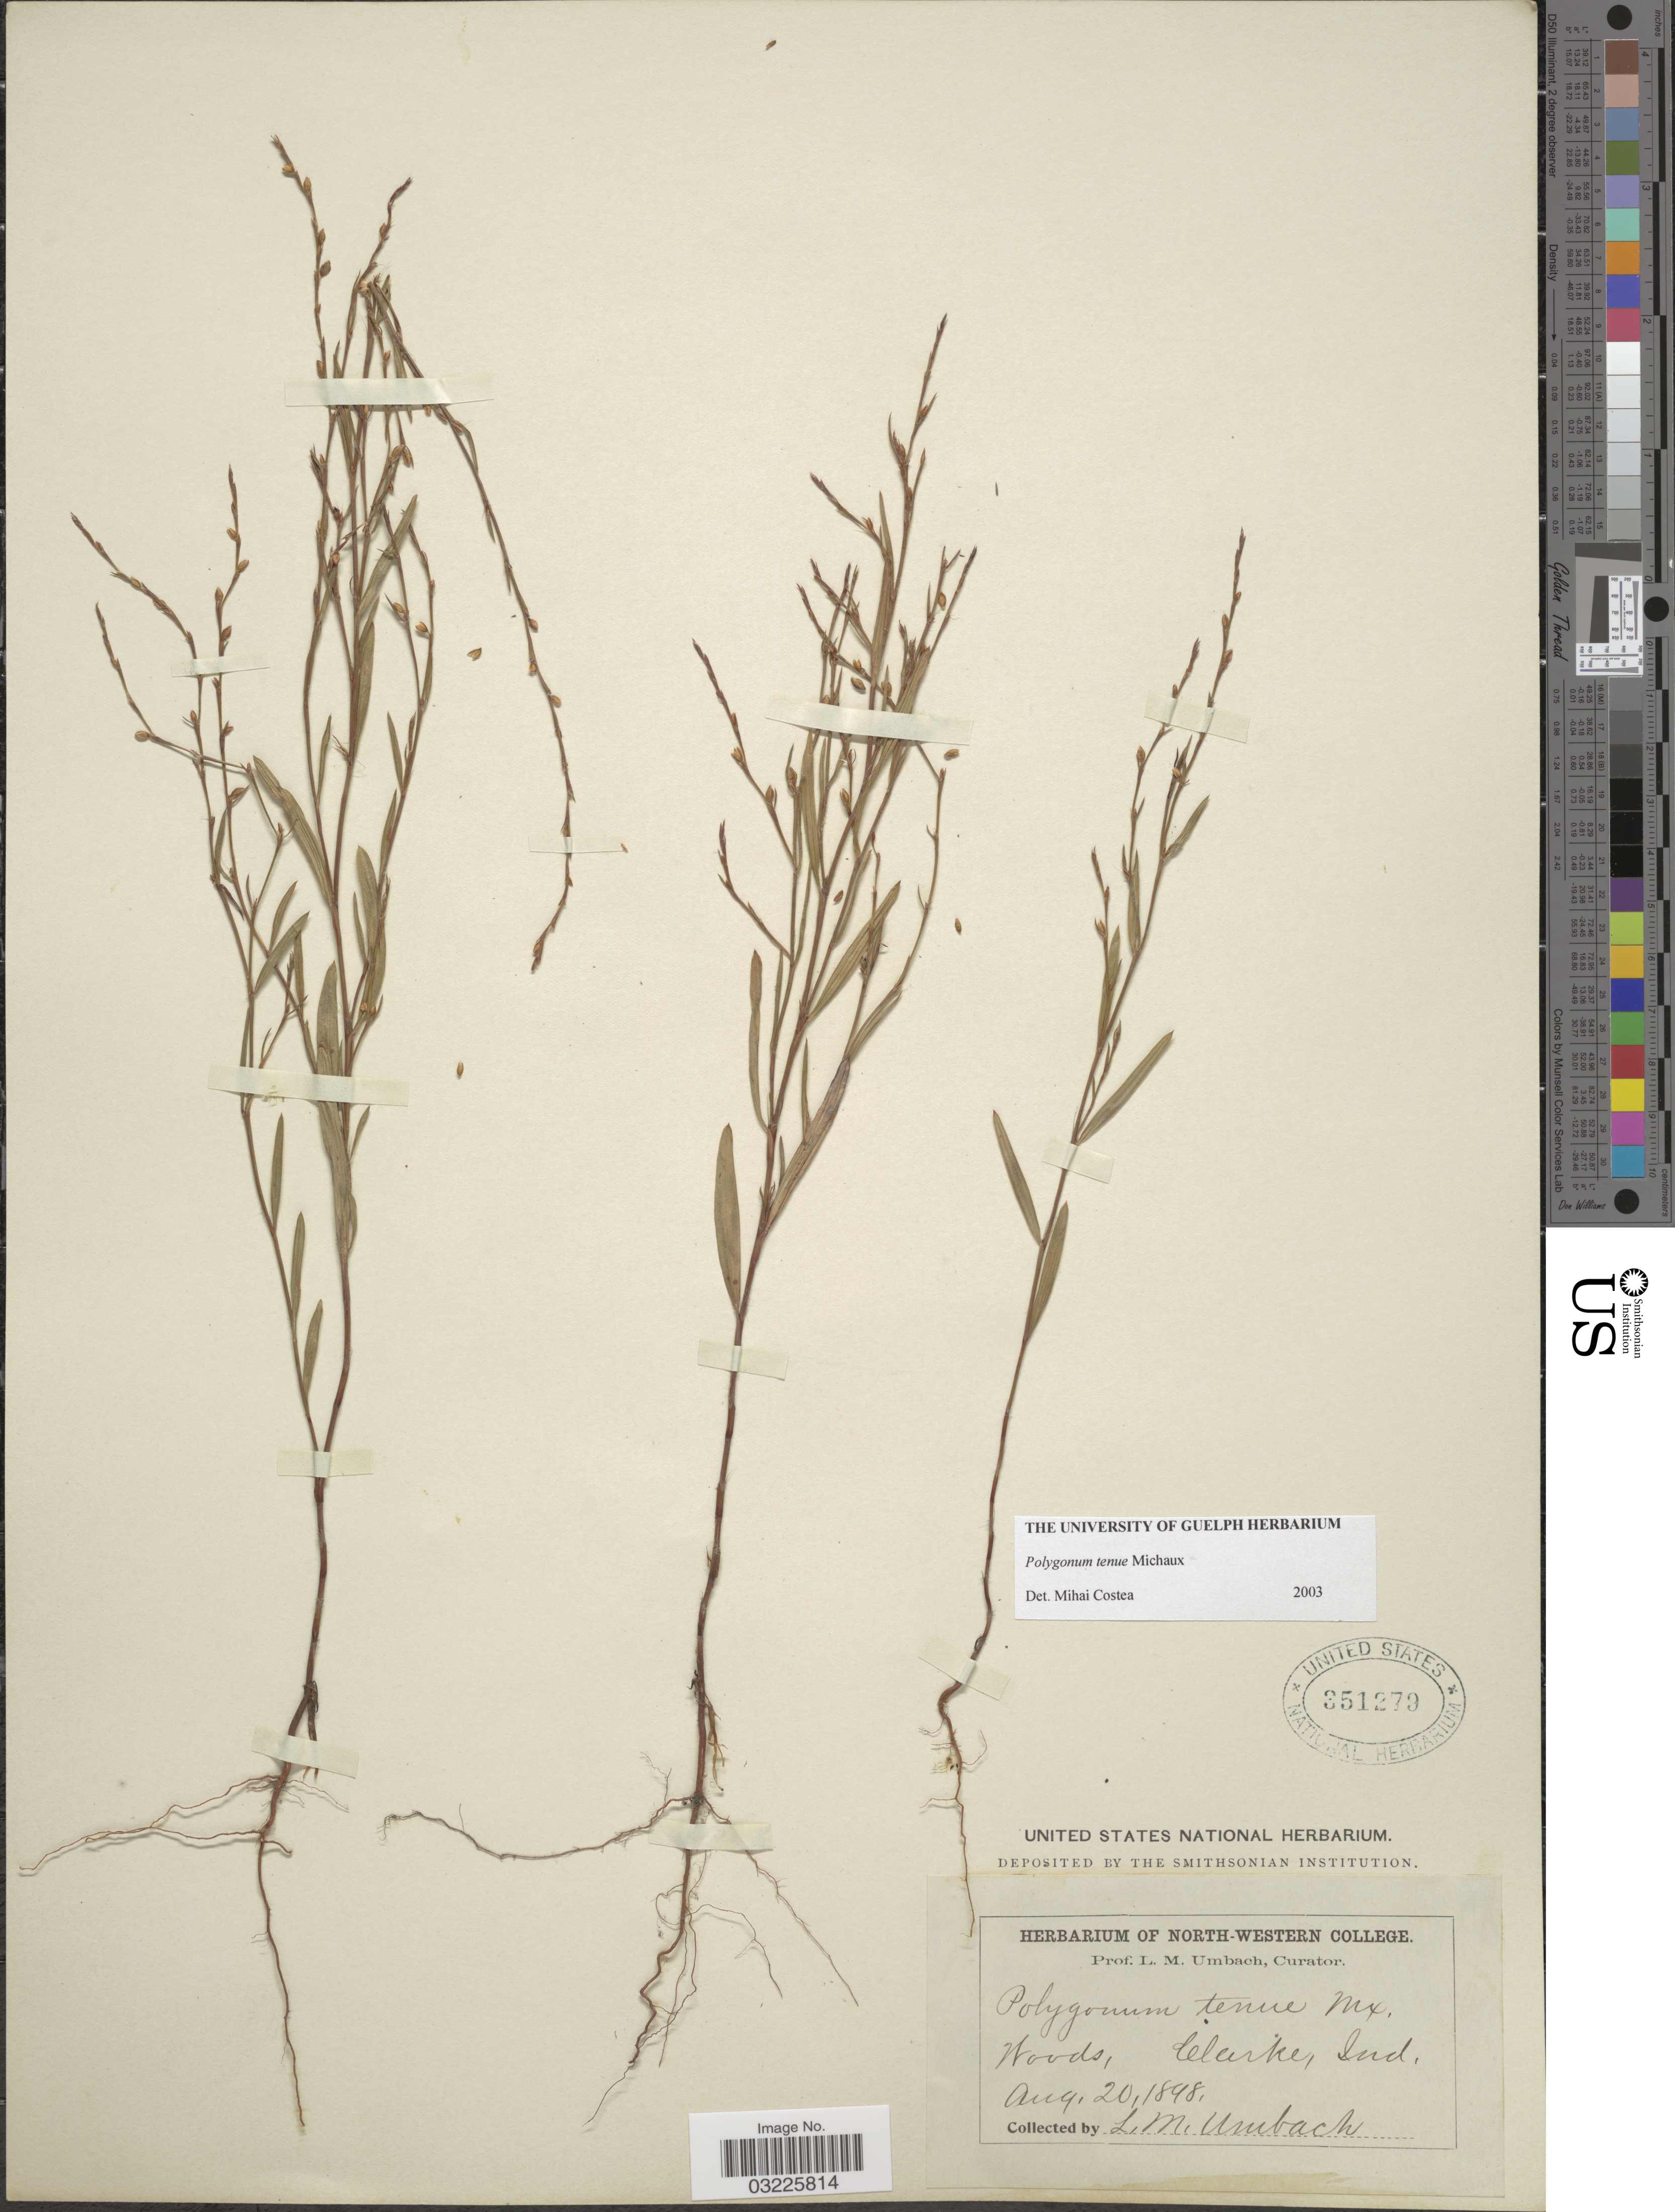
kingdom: Plantae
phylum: Tracheophyta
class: Magnoliopsida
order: Caryophyllales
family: Polygonaceae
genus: Polygonum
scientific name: Polygonum tenue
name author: F. Michx.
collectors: L. M. Umbach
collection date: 1898-08-20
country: United States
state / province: Indiana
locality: Woods, Clarke.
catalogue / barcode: US 351279